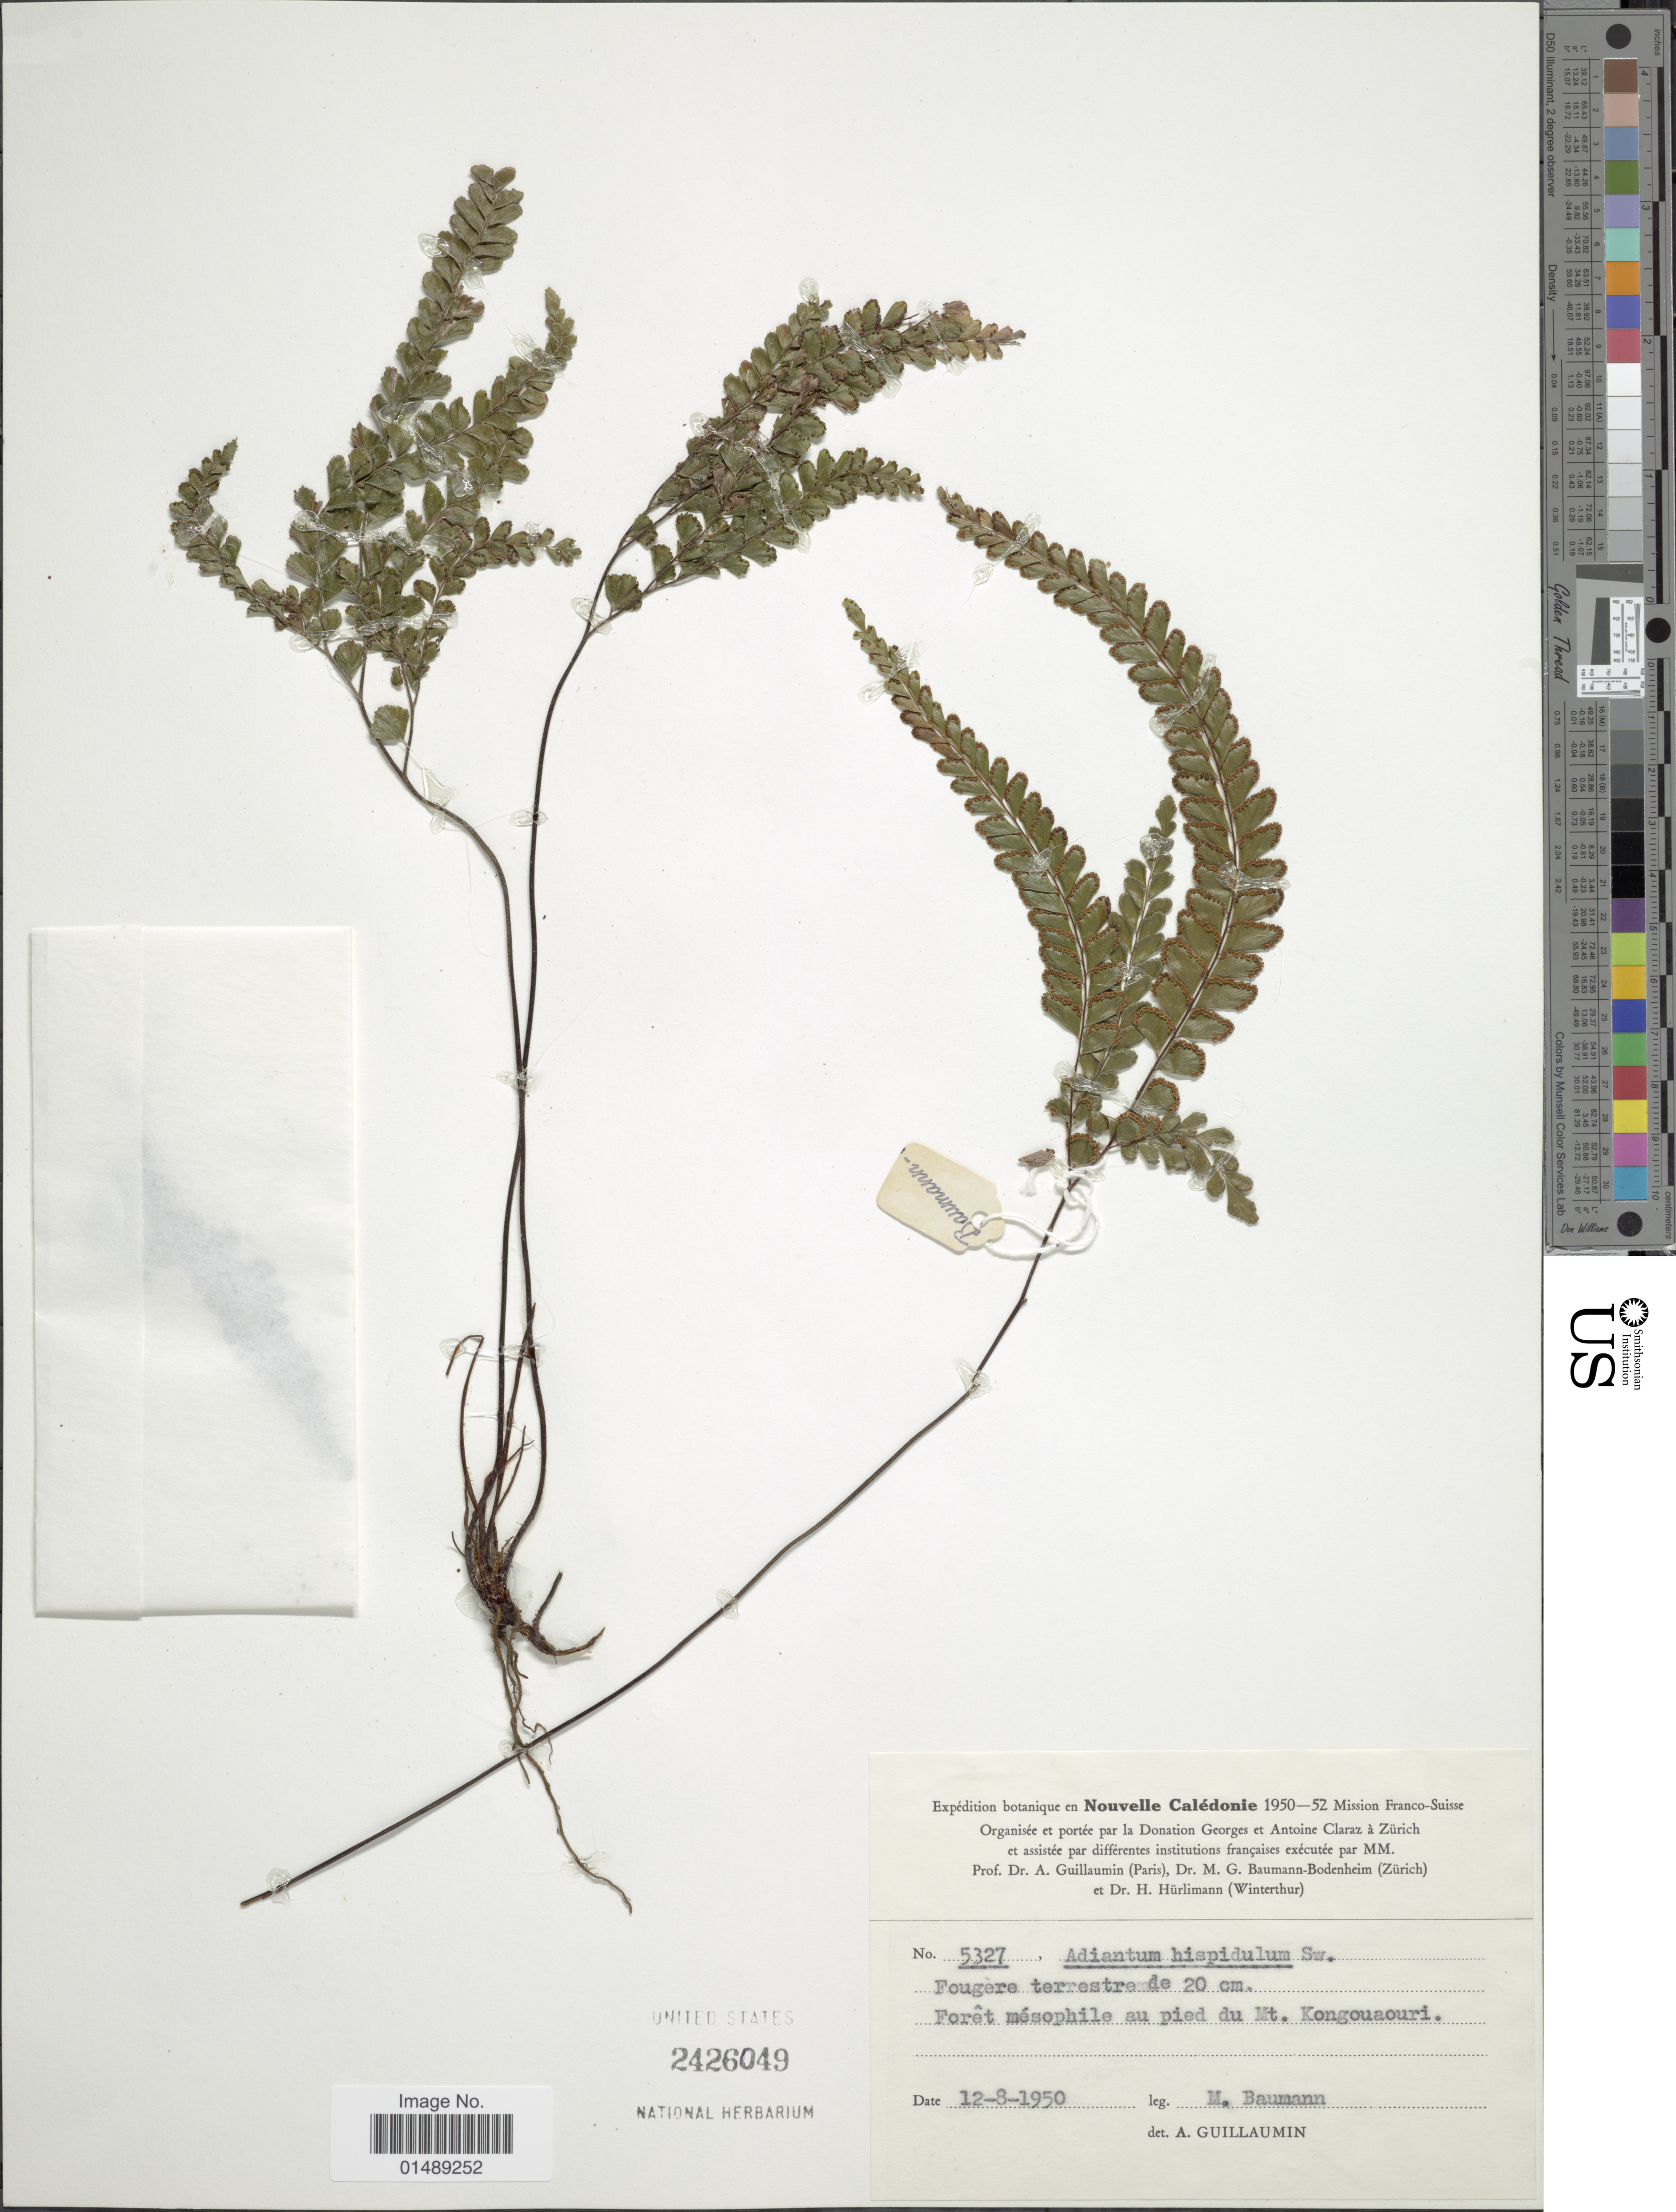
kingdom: Plantae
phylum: Tracheophyta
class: Polypodiopsida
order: Polypodiales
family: Pteridaceae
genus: Adiantum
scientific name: Adiantum hispidulum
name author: Sw.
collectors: M. Baumann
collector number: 5321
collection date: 1950-08-12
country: New Caledonia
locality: New Caledonia, Fougere terrestre de 20 cm, Foret mesophile au pied du Mt. Kongouaouri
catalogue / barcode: US 2426049